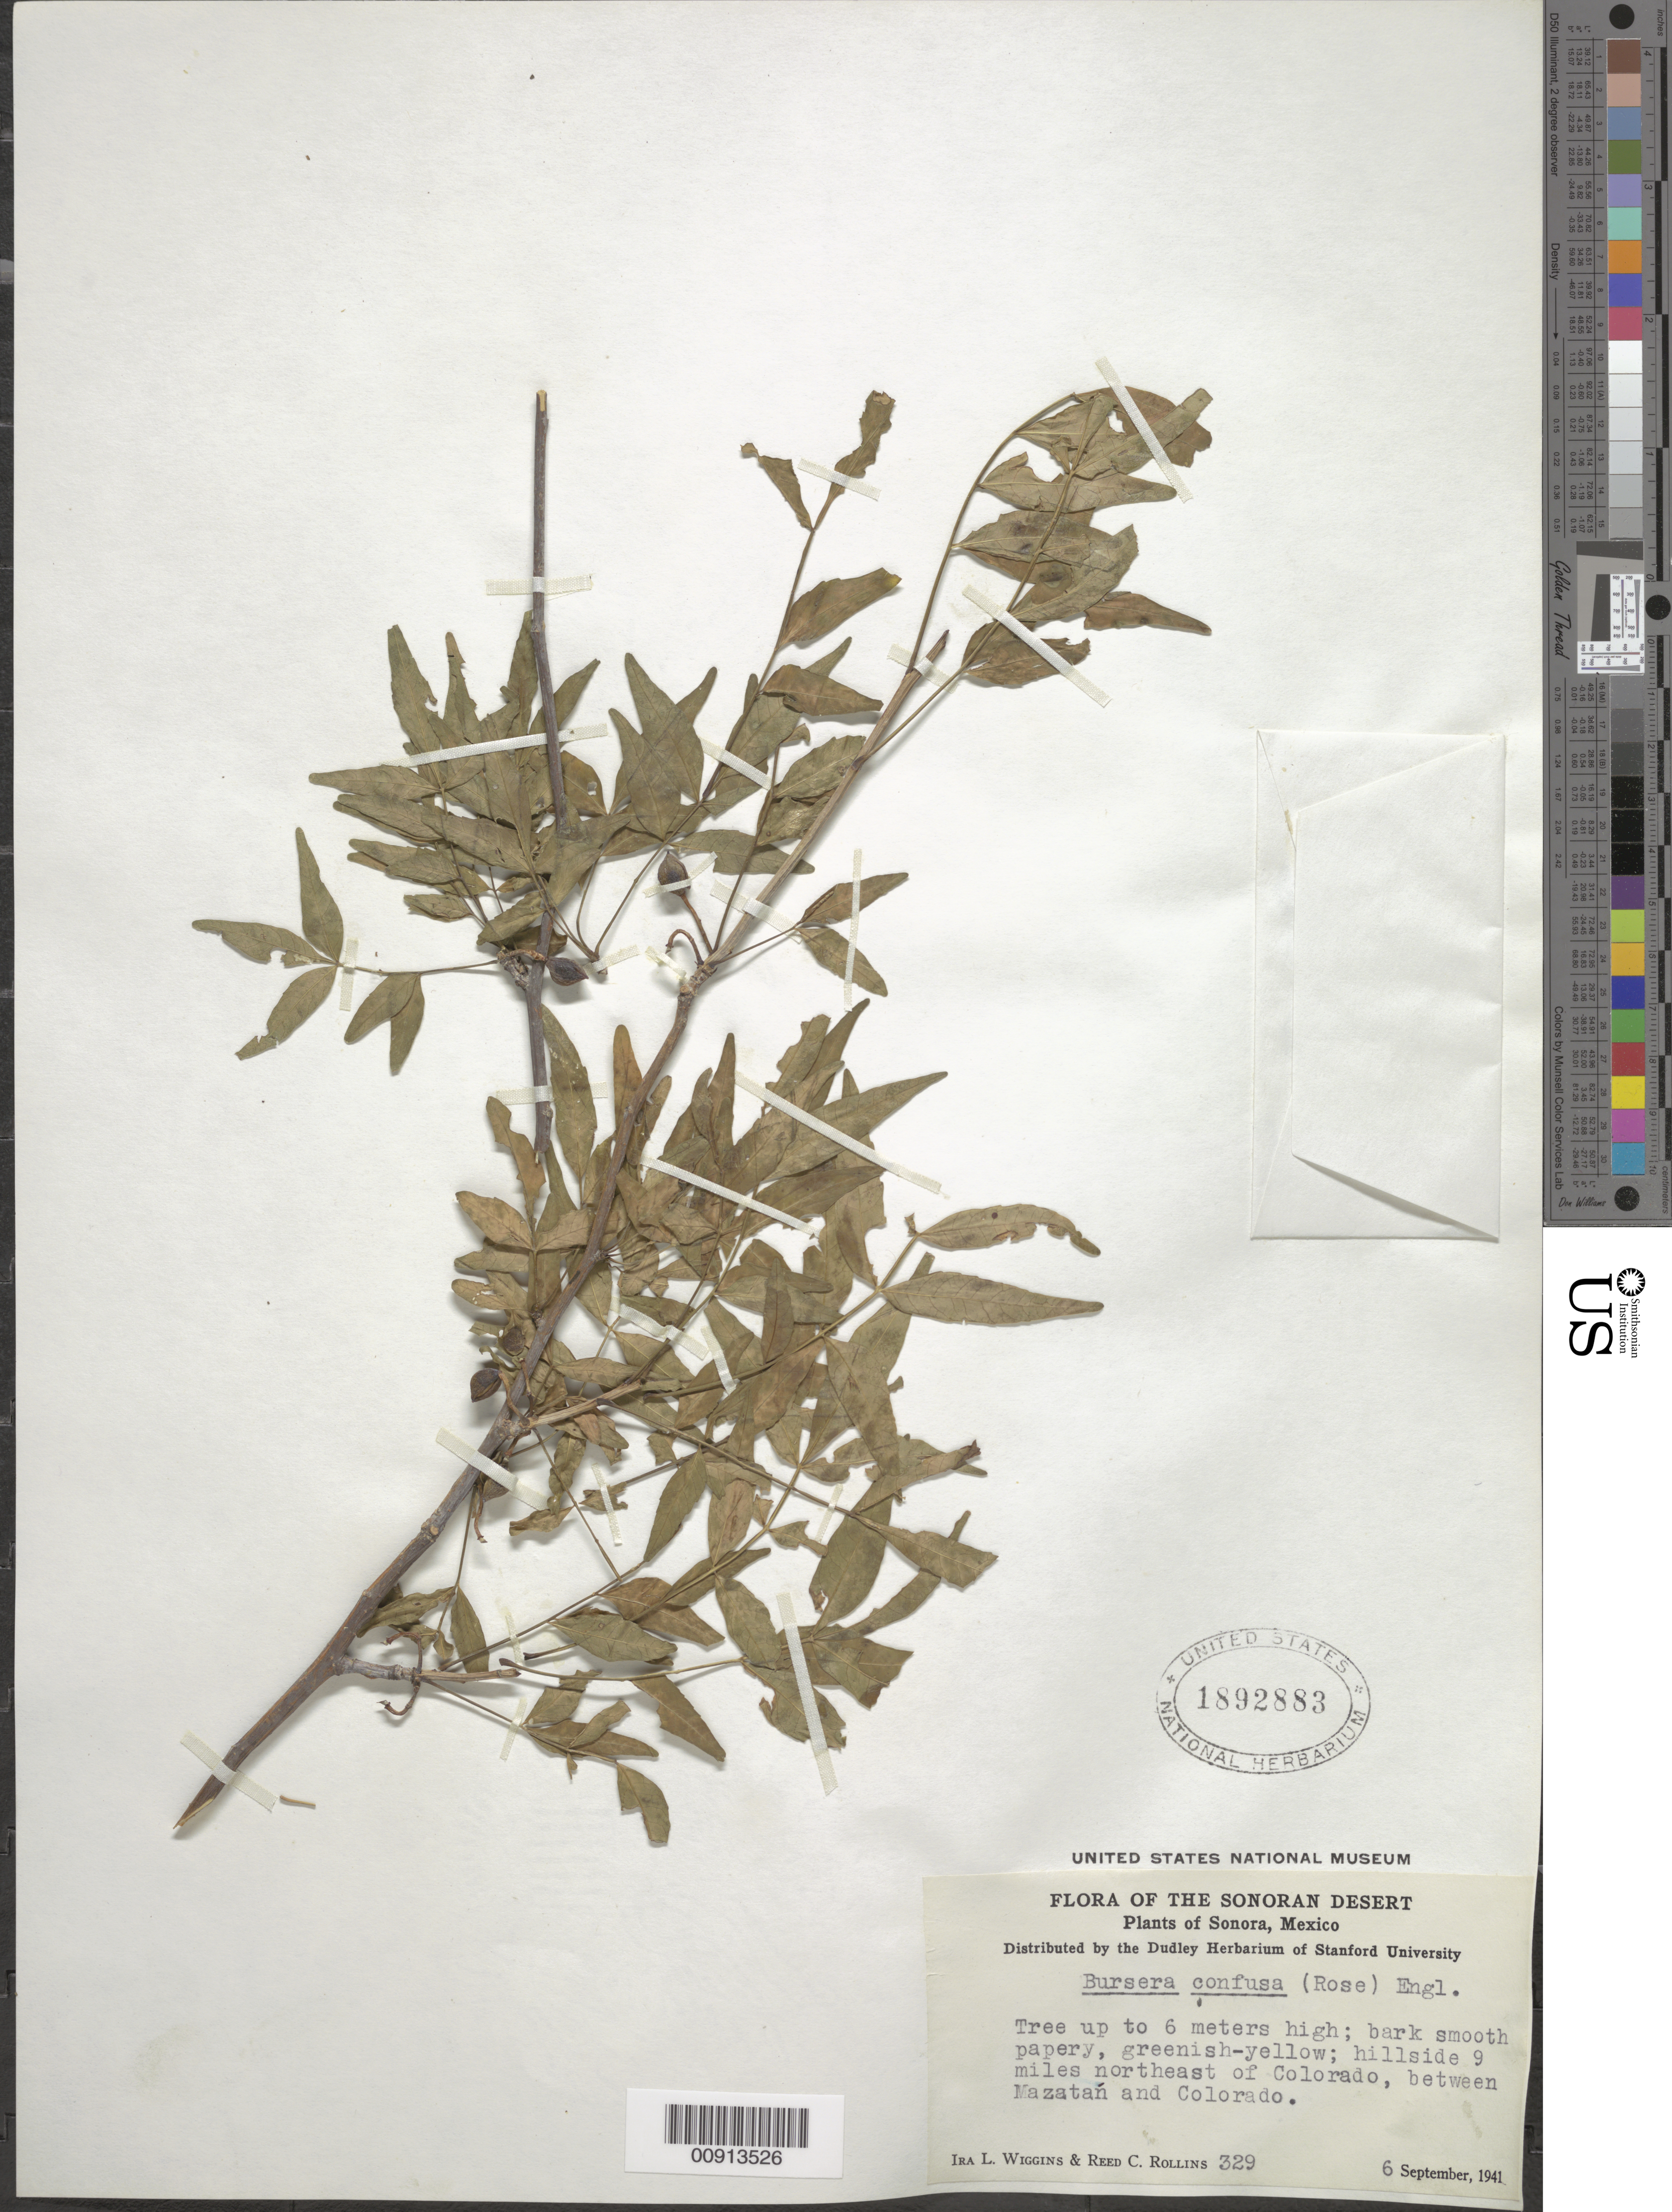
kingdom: Plantae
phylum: Tracheophyta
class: Magnoliopsida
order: Sapindales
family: Burseraceae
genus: Bursera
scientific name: Bursera fagaroides var. elongata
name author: (Kunth) Engl.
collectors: I. L. Wiggins & R. C. Rollins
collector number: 329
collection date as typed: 06 Sep 1941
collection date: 1941-09-06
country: Mexico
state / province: Sonora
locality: Sonora: hillside 9 miles northeast of Colorado, between Mazatán and Colorado.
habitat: Hillside.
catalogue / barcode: US 1892883